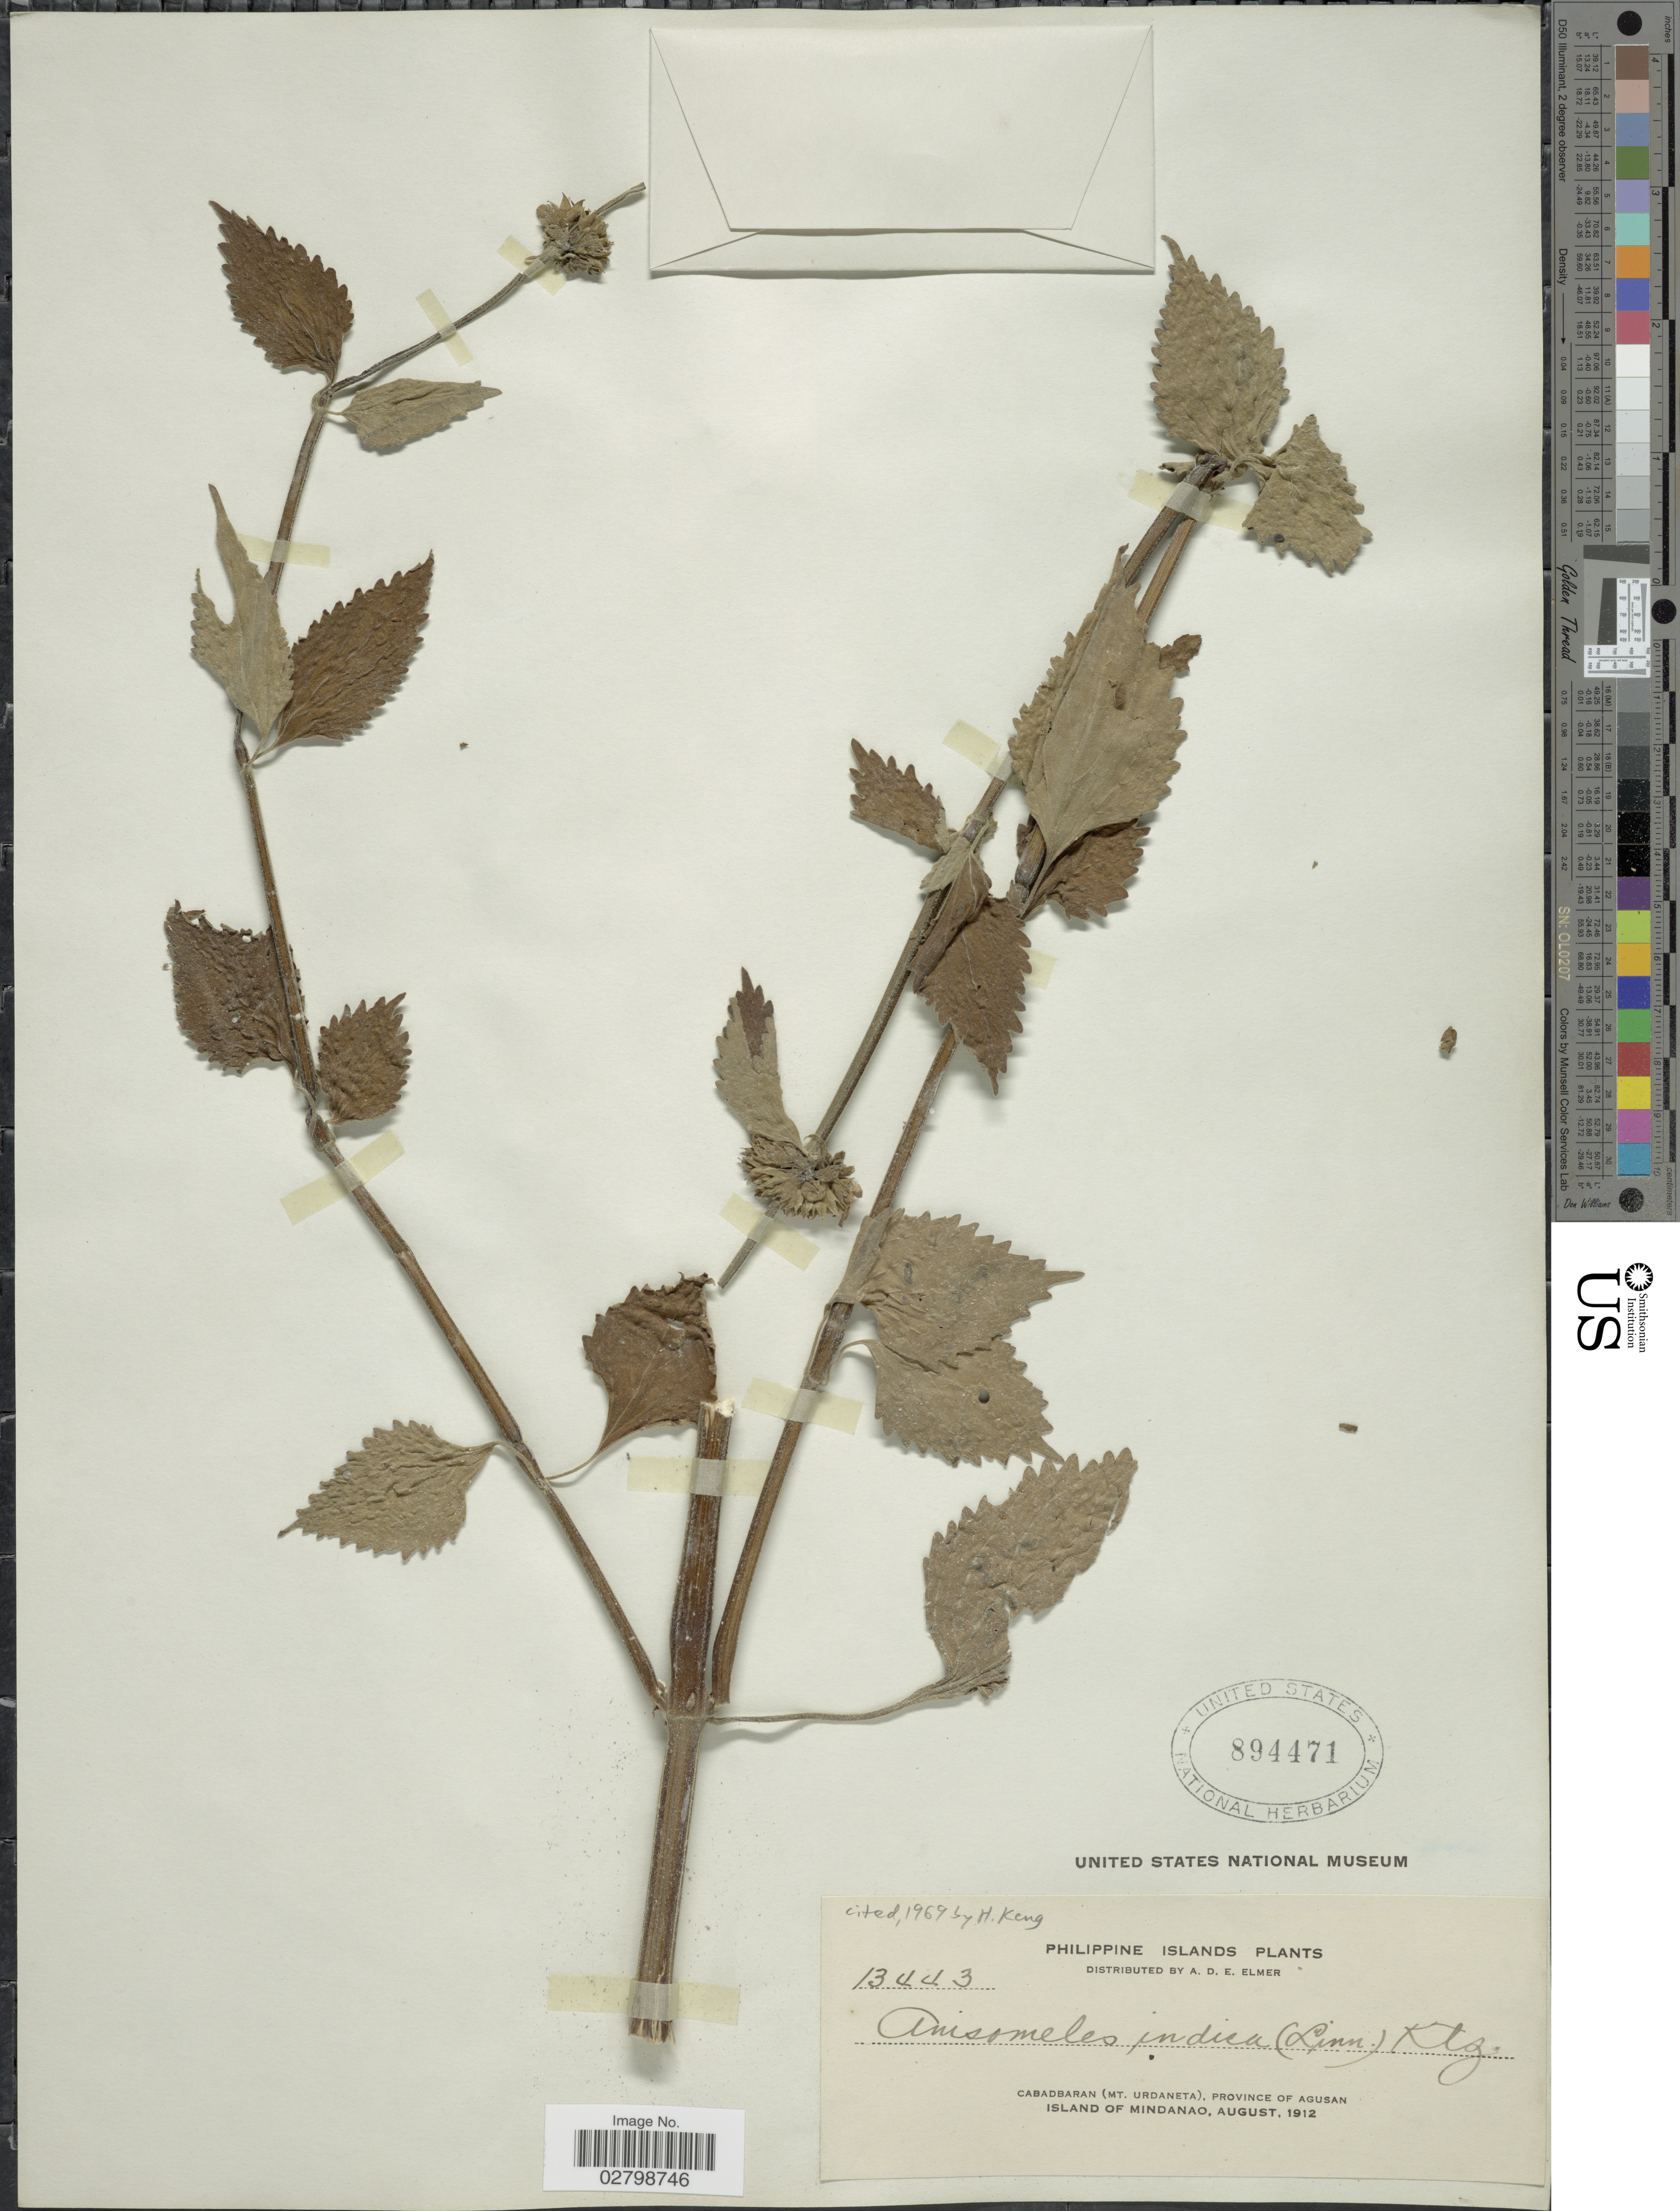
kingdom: Plantae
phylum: Tracheophyta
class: Magnoliopsida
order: Lamiales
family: Lamiaceae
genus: Anisomeles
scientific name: Anisomeles indica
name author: (L.) Kuntze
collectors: A. D. E. Elmer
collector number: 13443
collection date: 1912-08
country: Philippines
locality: Cabadbaran (Mt. Urdaneta), Province of Agusan, Island of Mindanao.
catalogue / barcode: US 894471